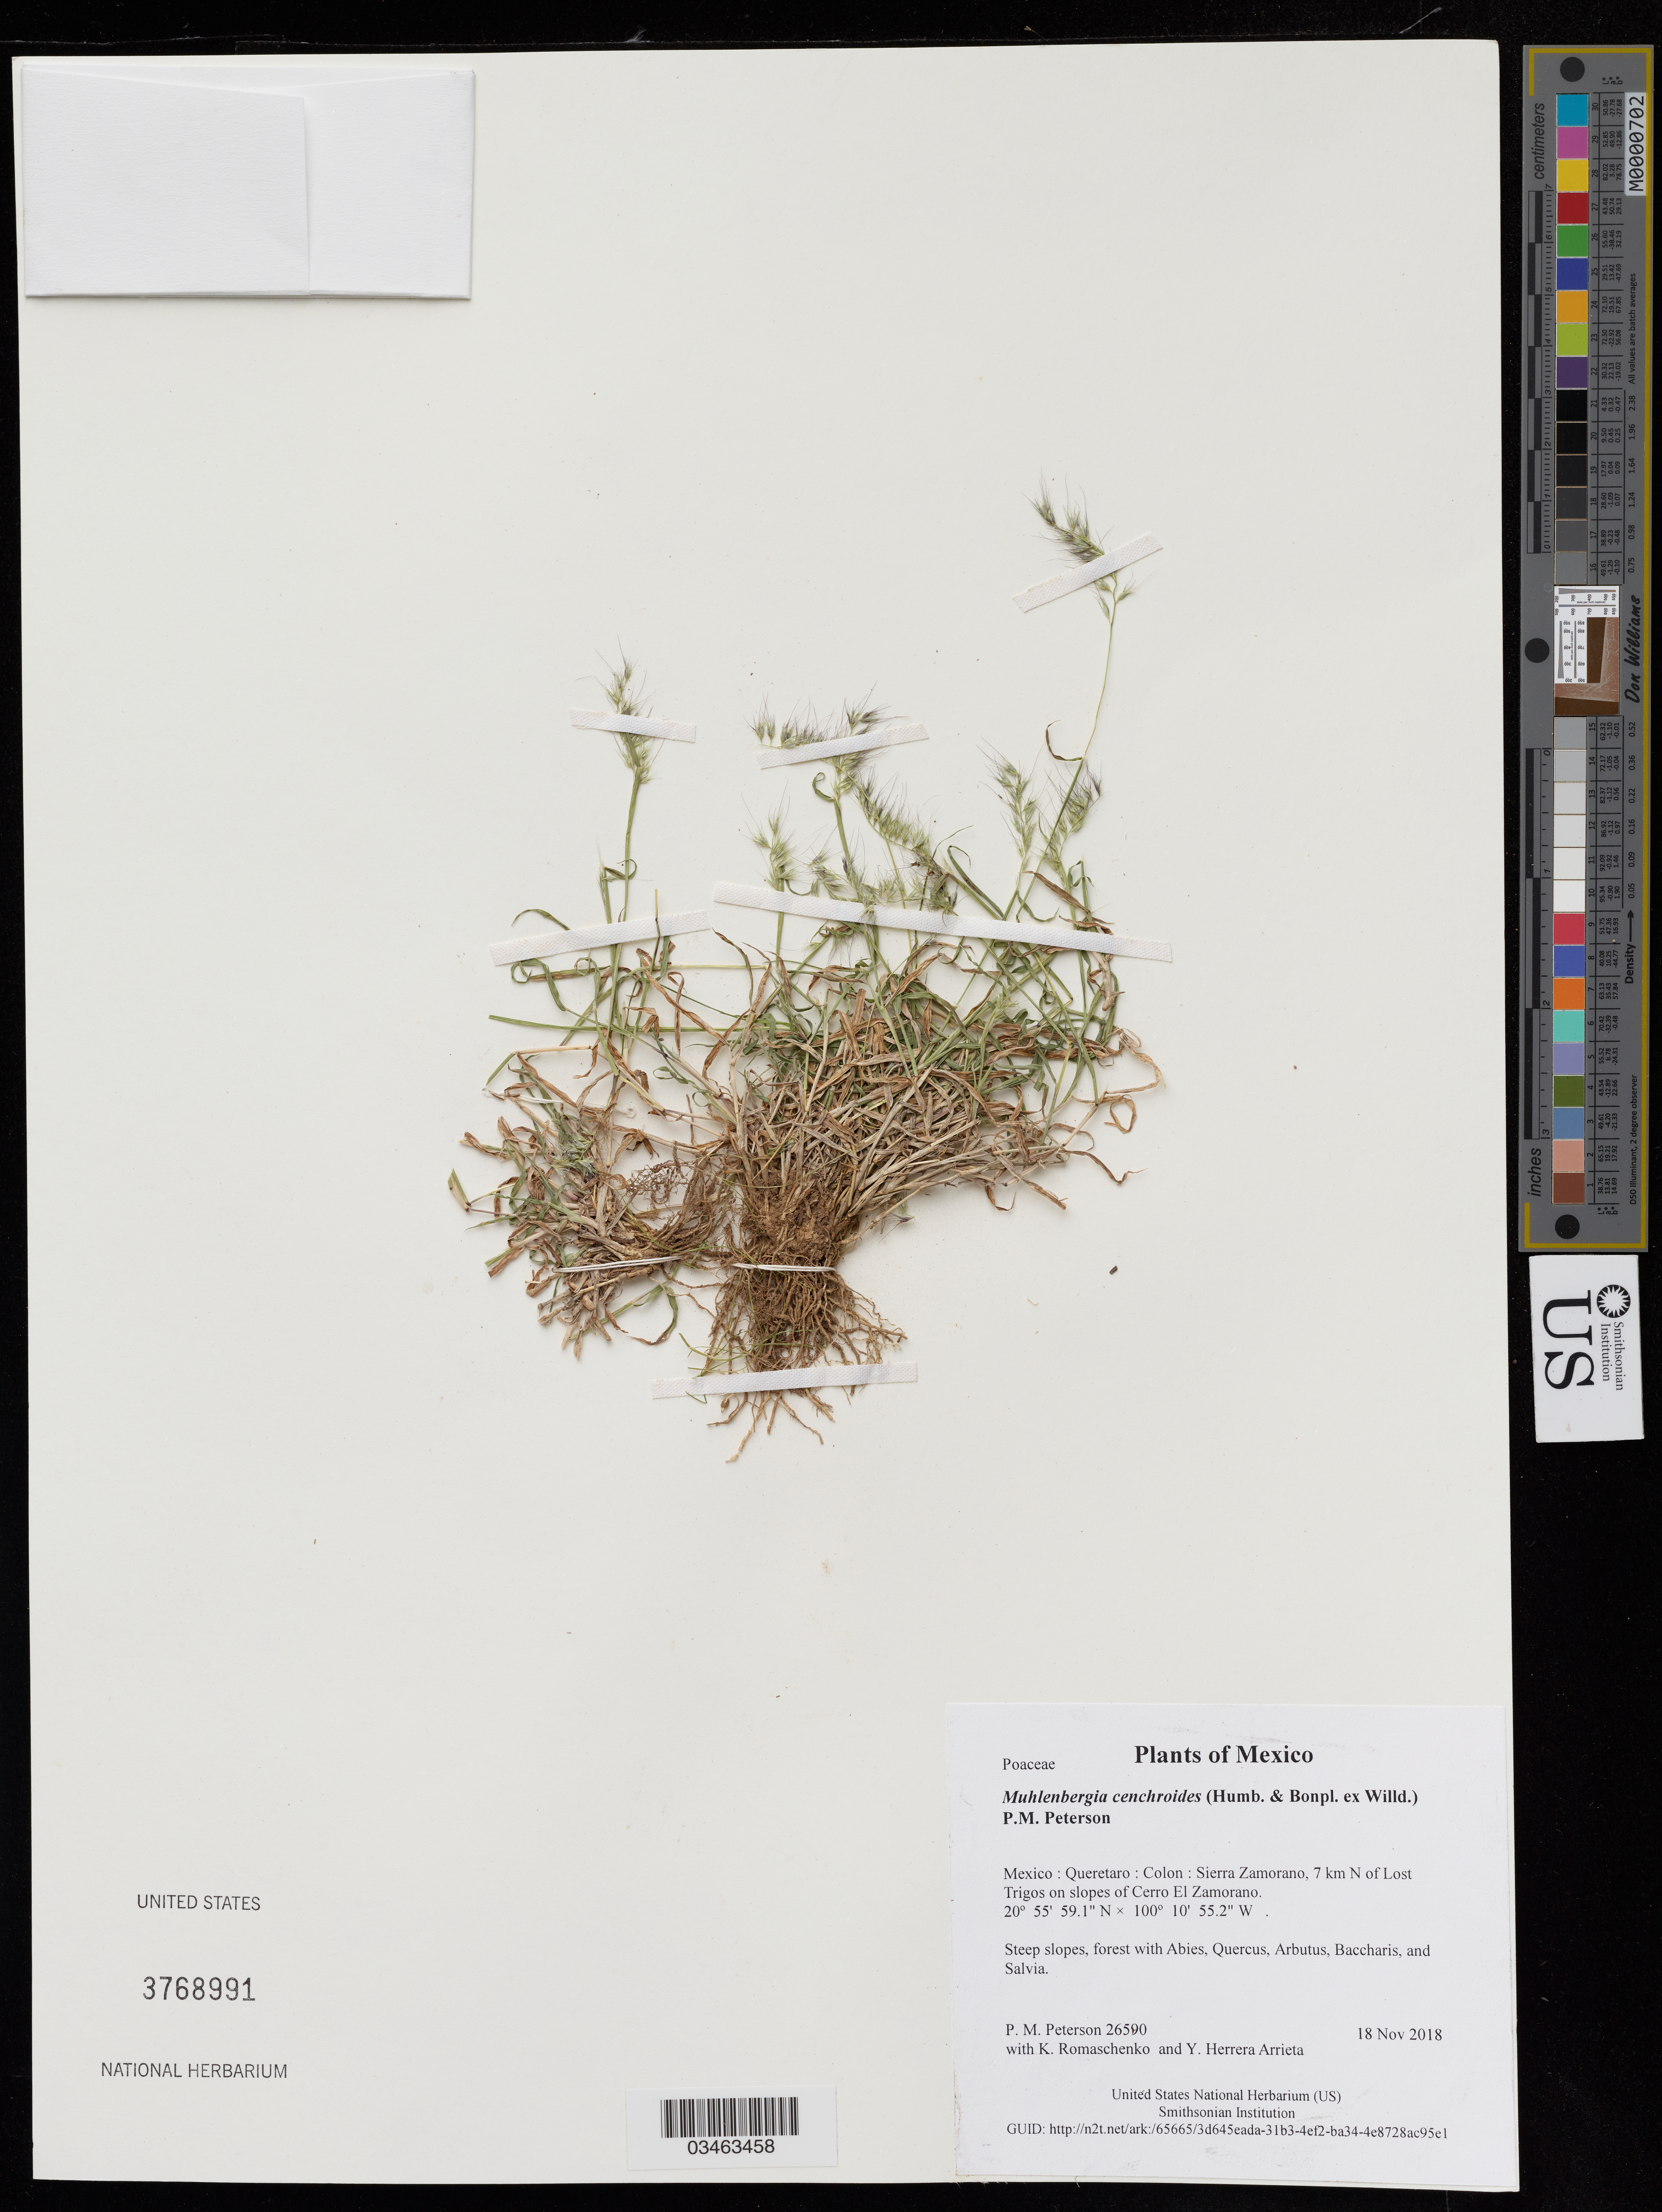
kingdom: Plantae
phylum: Tracheophyta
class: Liliopsida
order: Poales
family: Poaceae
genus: Muhlenbergia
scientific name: Muhlenbergia cenchroides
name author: (Humb. & Bonpl. ex Willd.) P.M. Peterson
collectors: P. M. Peterson, K. Romaschenko & Y. Herrera Arrieta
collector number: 26590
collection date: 2018-11-18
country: Mexico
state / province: Queretaro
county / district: Colon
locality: Sierra Zamorano, 7 km N of Lost Trigos on slopes of Cerro El Zamorano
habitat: Steep slopes, forest with Abies, Quercus, Arbutus, Baccharis, and Salvia.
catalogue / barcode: US 3768991